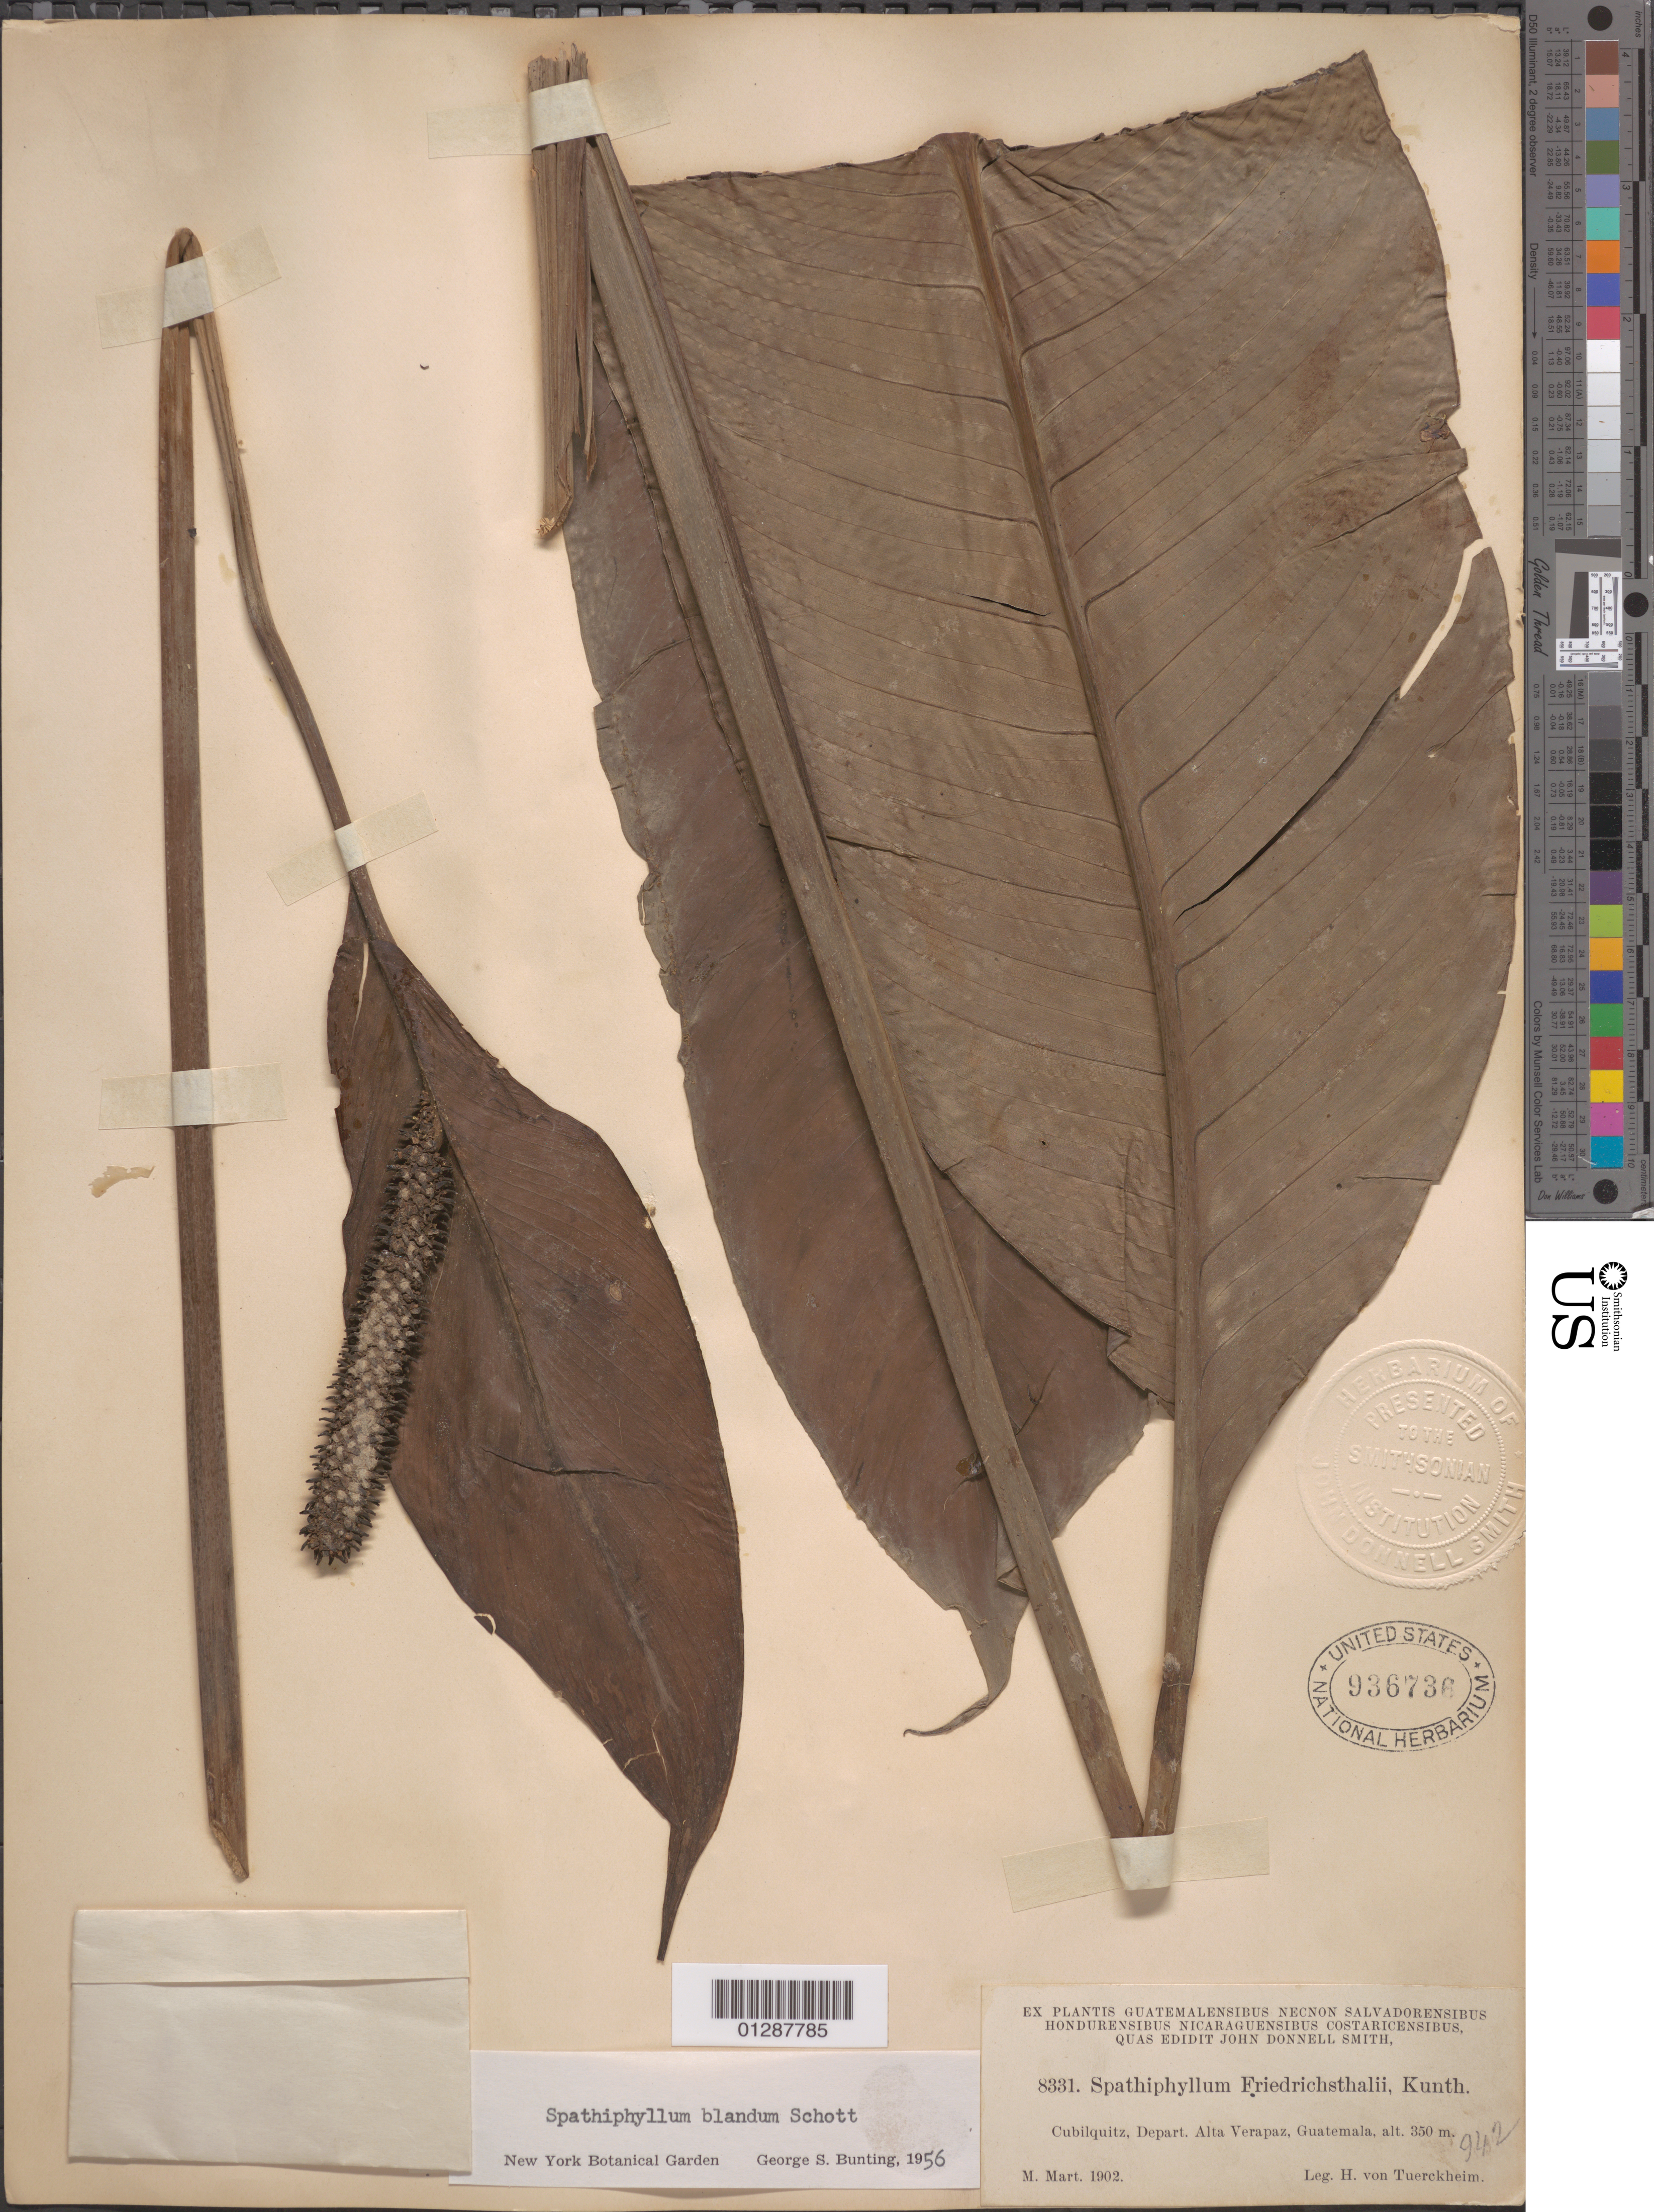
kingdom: Plantae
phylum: Tracheophyta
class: Liliopsida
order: Alismatales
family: Araceae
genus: Spathiphyllum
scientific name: Spathiphyllum blandum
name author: Schott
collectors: H. von Türckheim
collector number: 8331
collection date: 1902-03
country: Guatemala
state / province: Alta Verapaz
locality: Cubilquitz, Depart. Alta Verapaz.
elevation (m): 350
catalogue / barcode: US 936736